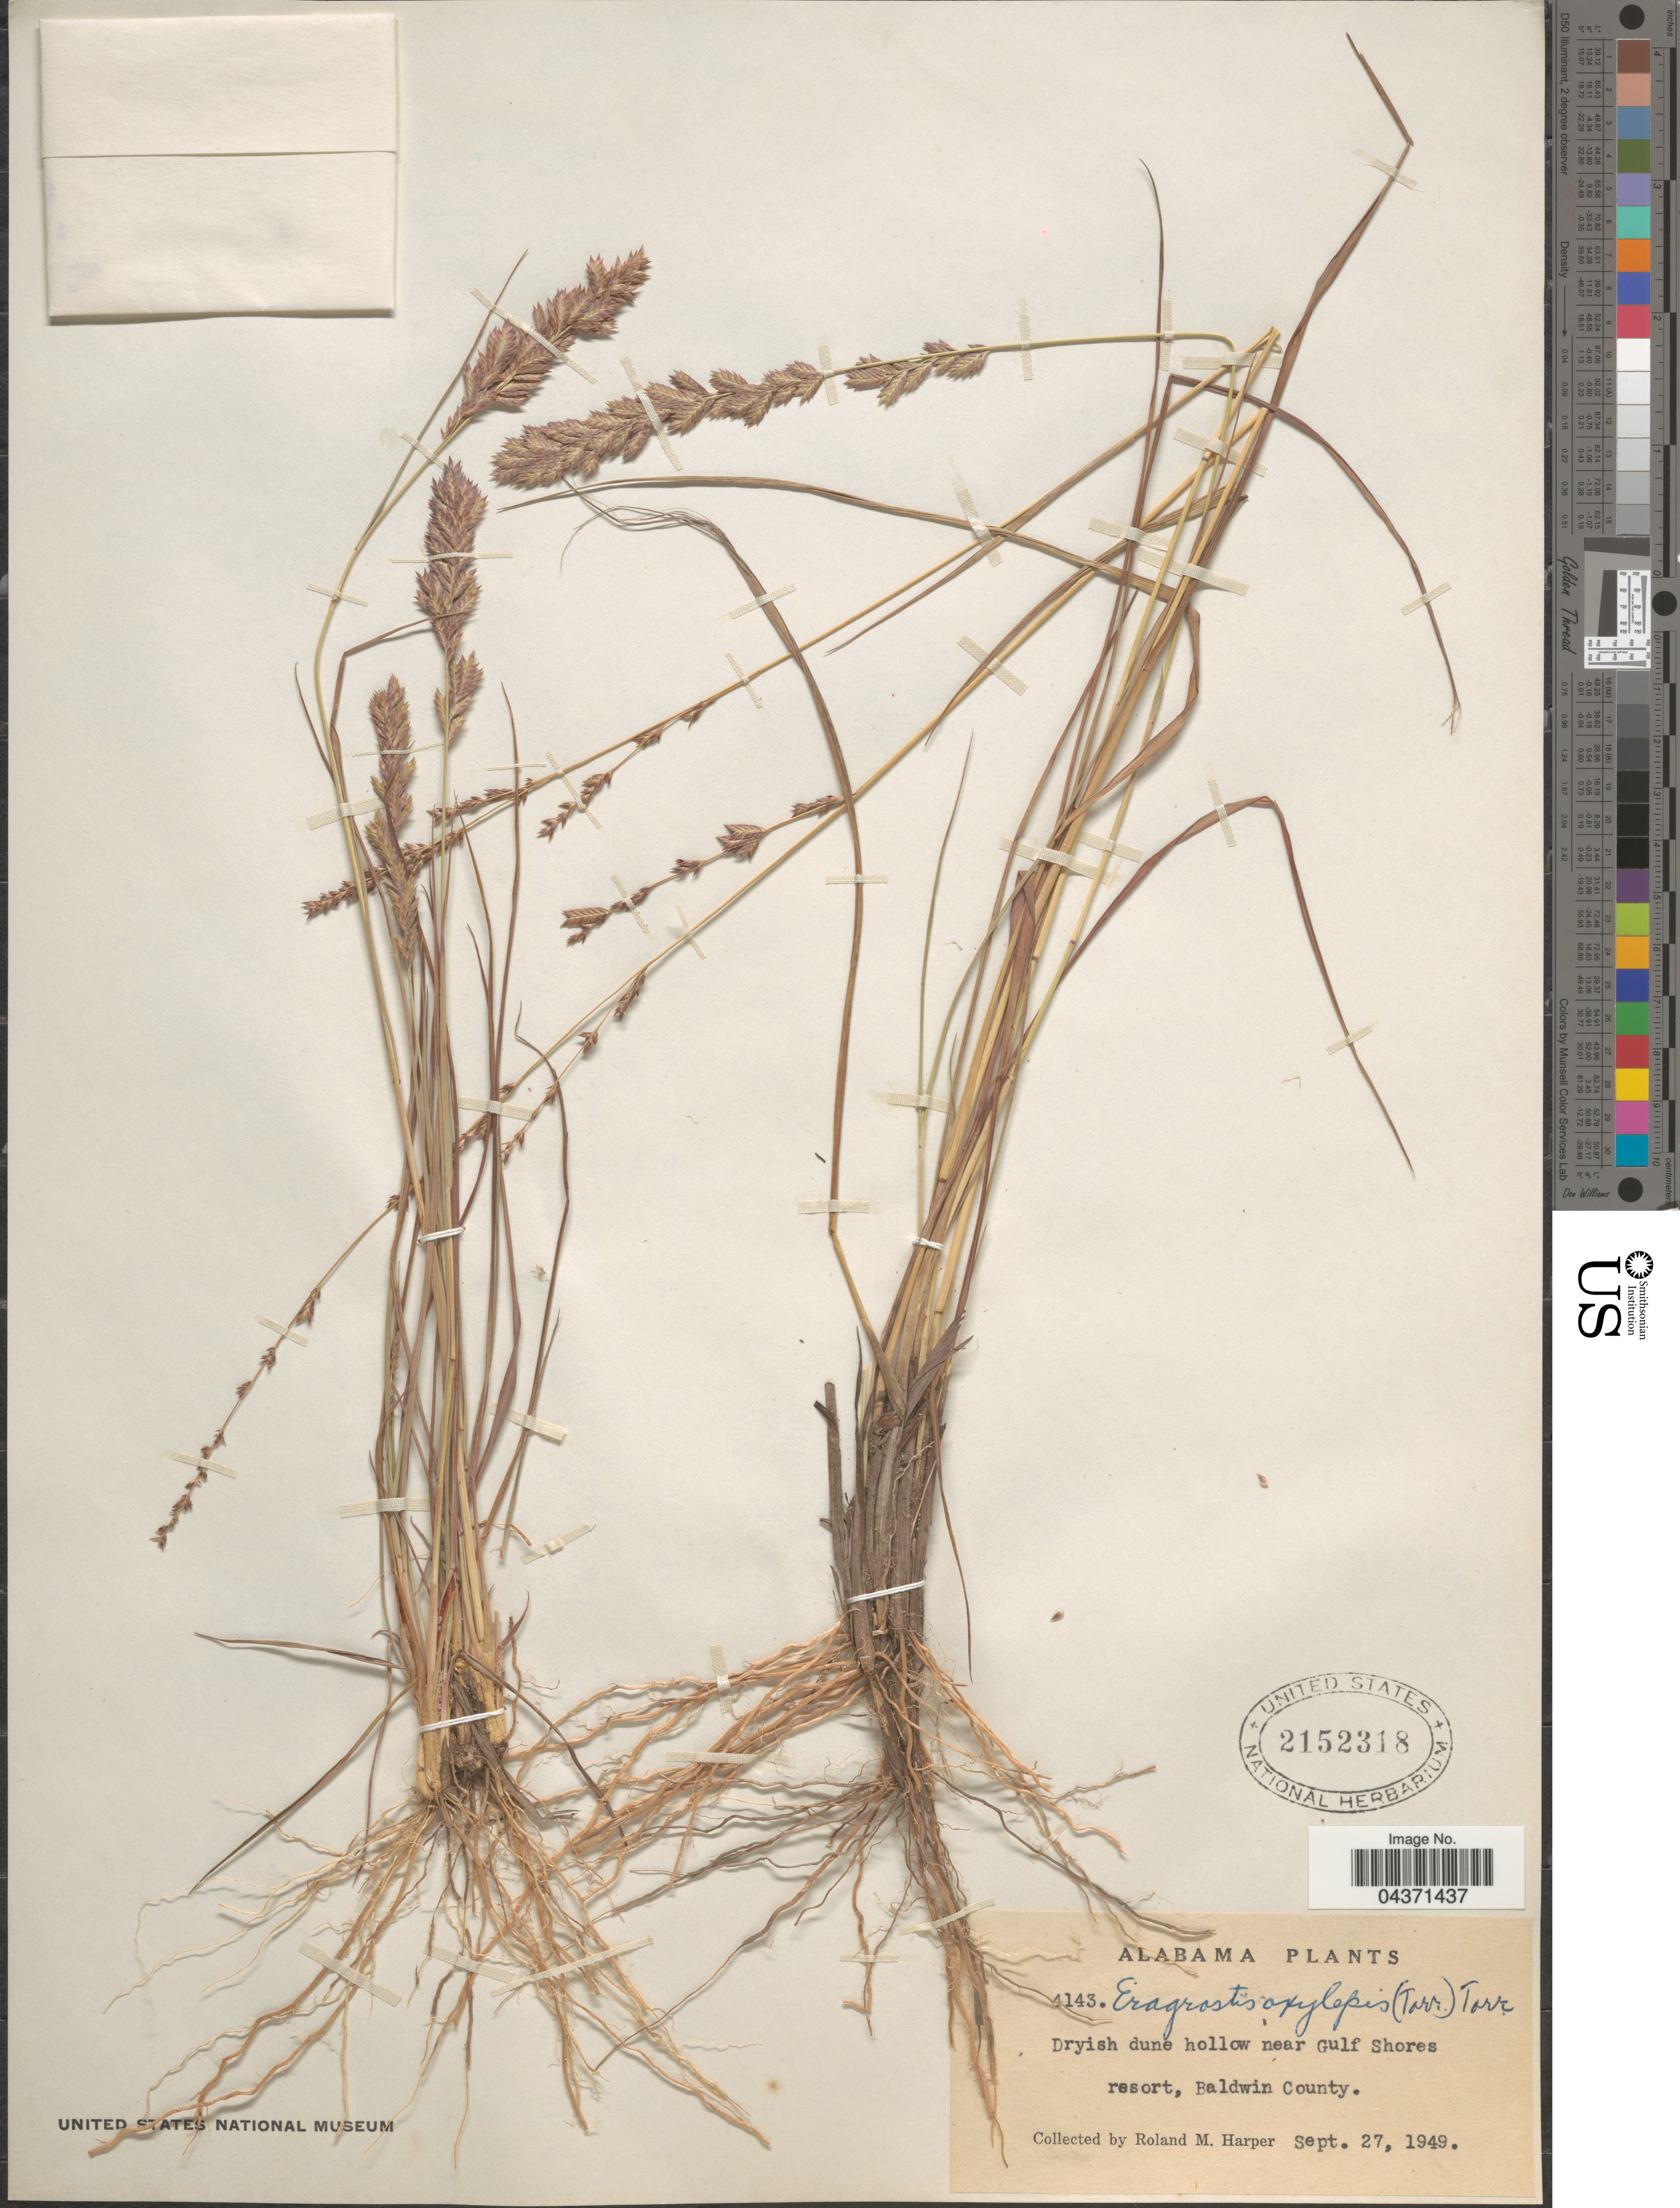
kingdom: Plantae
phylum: Tracheophyta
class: Liliopsida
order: Poales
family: Poaceae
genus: Eragrostis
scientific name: Eragrostis secundiflora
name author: J. Presl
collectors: R. M. Harper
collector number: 4143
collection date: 1949-09-27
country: United States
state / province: Alabama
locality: Dryish dune hollow near Gulf Shores resort, Baldwin County.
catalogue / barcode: US 2152318